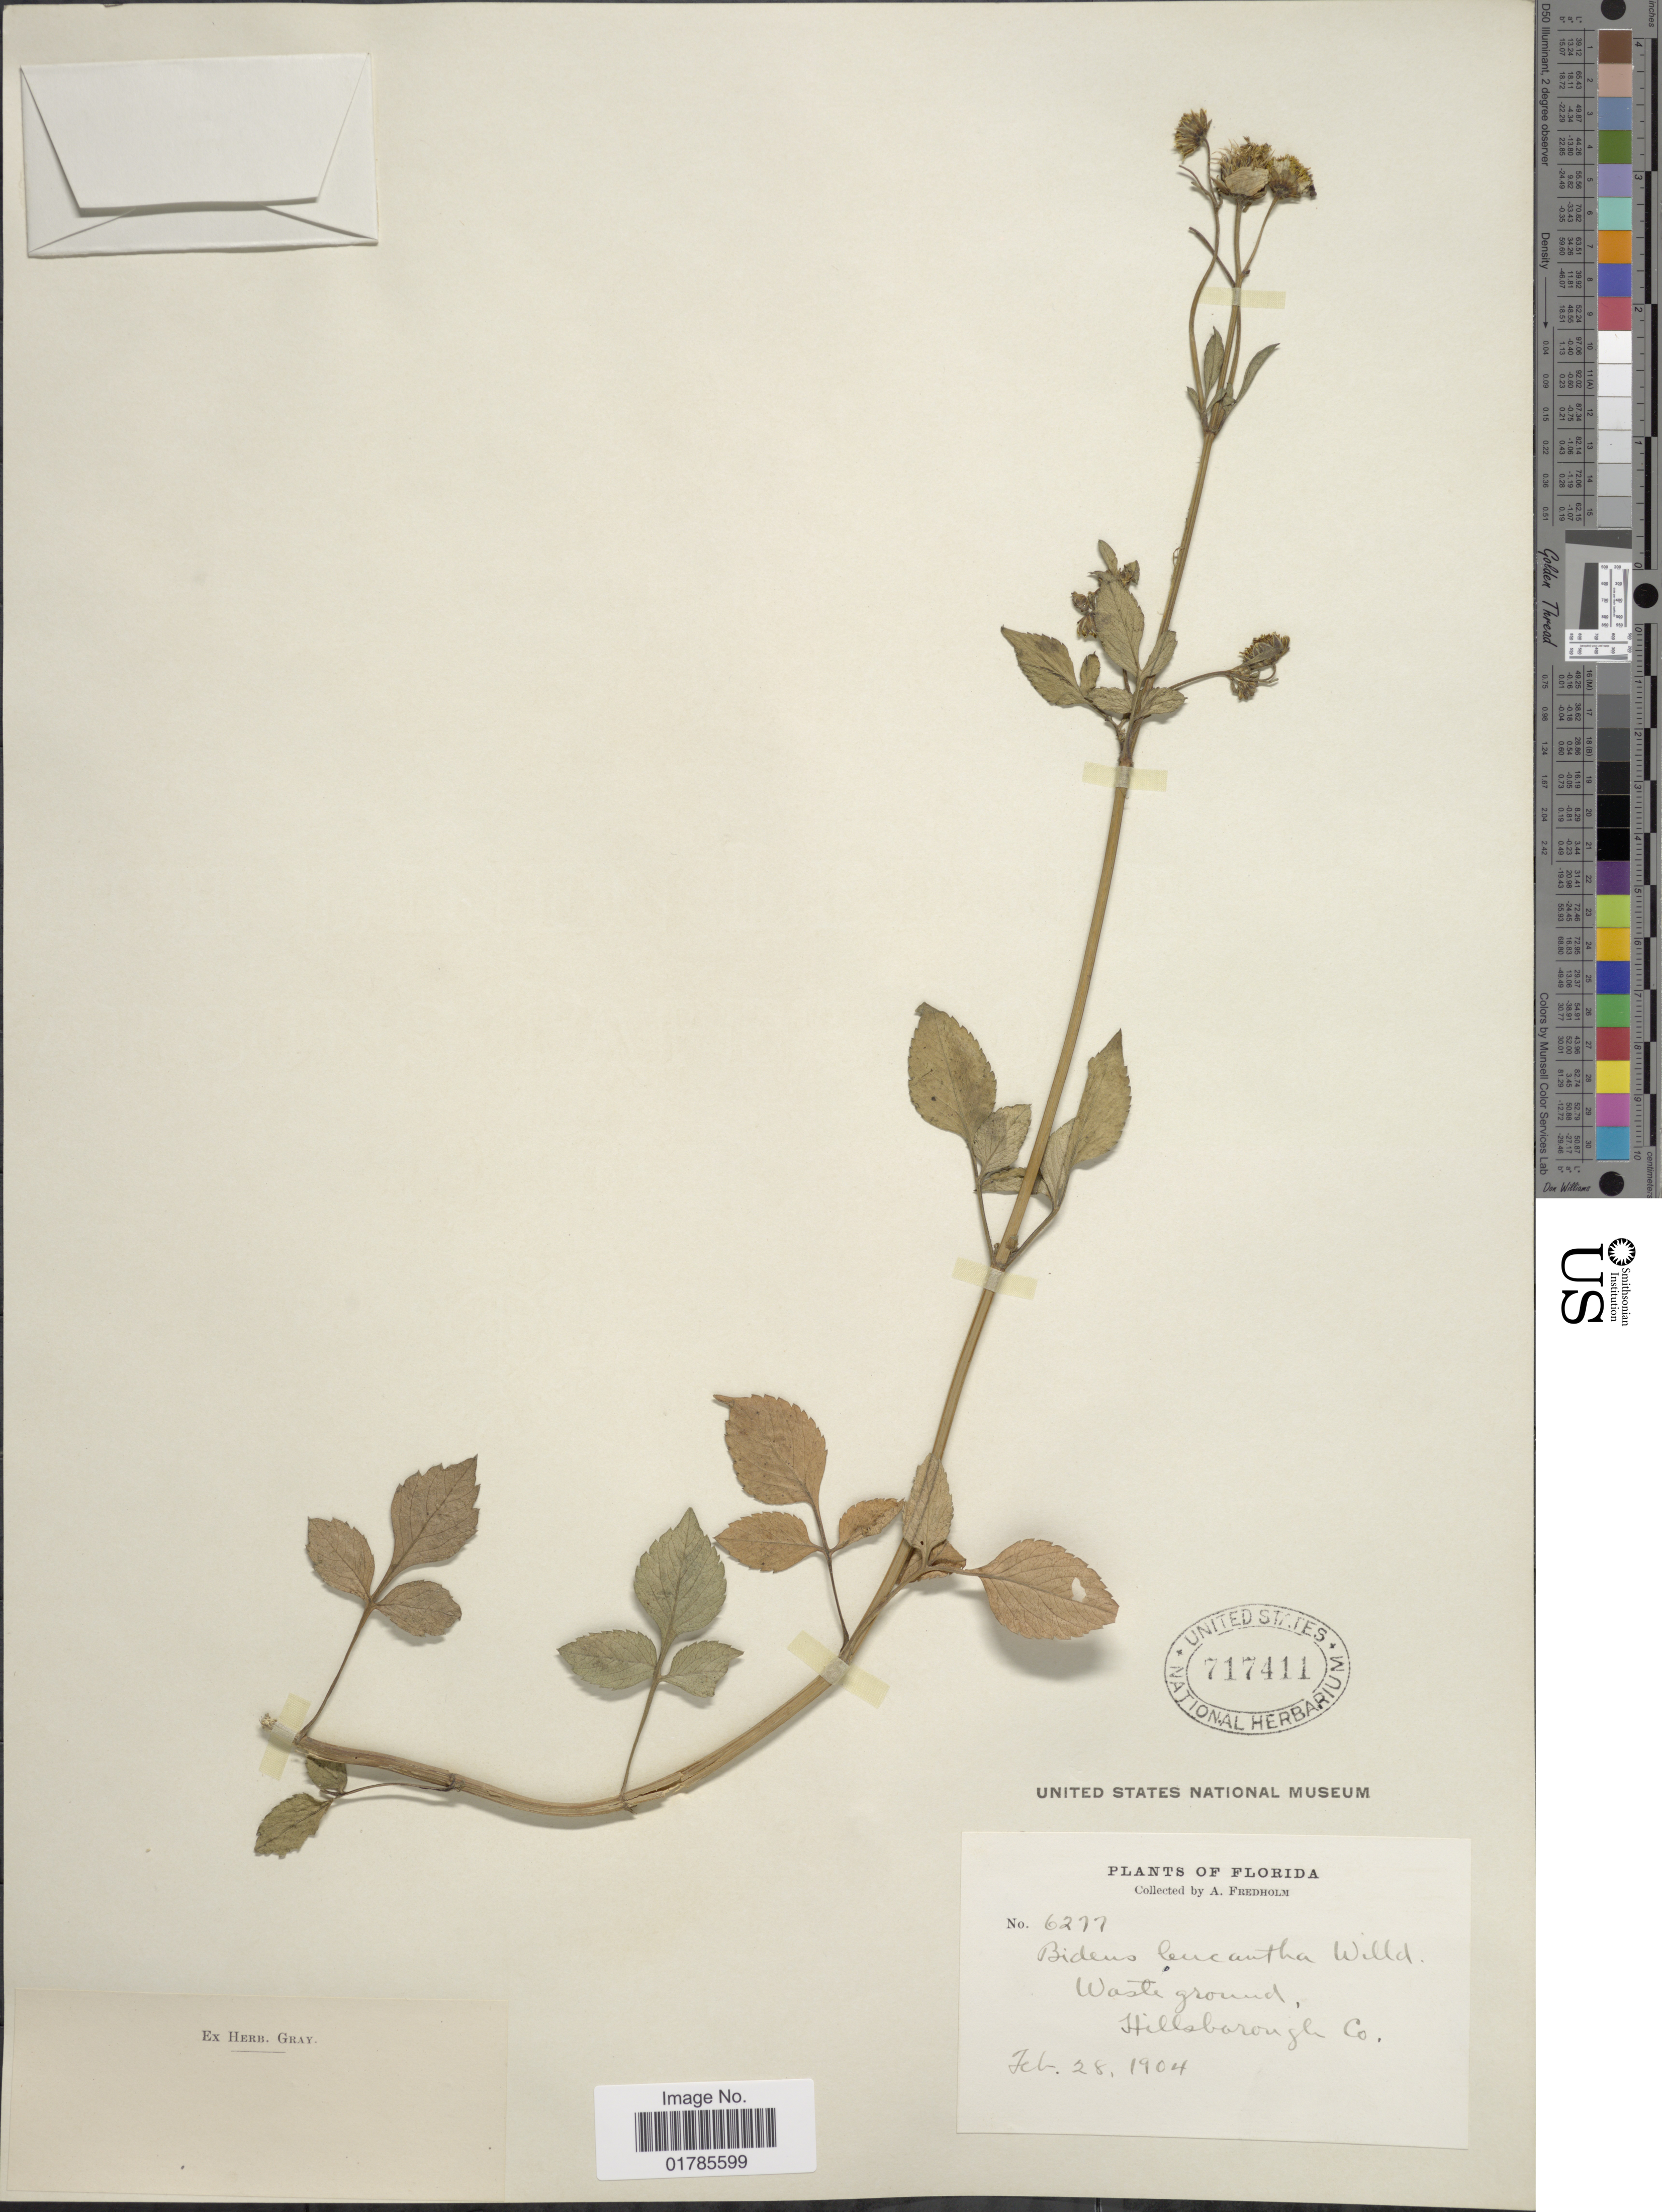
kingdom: Plantae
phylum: Tracheophyta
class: Magnoliopsida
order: Asterales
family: Asteraceae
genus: Bidens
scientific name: Bidens alba var. radiata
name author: (Sch. Bip.) R.E. Ballard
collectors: A. Fredholm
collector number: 6277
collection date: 1904-02-28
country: United States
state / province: Florida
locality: Hillsborough Co.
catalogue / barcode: US 717411